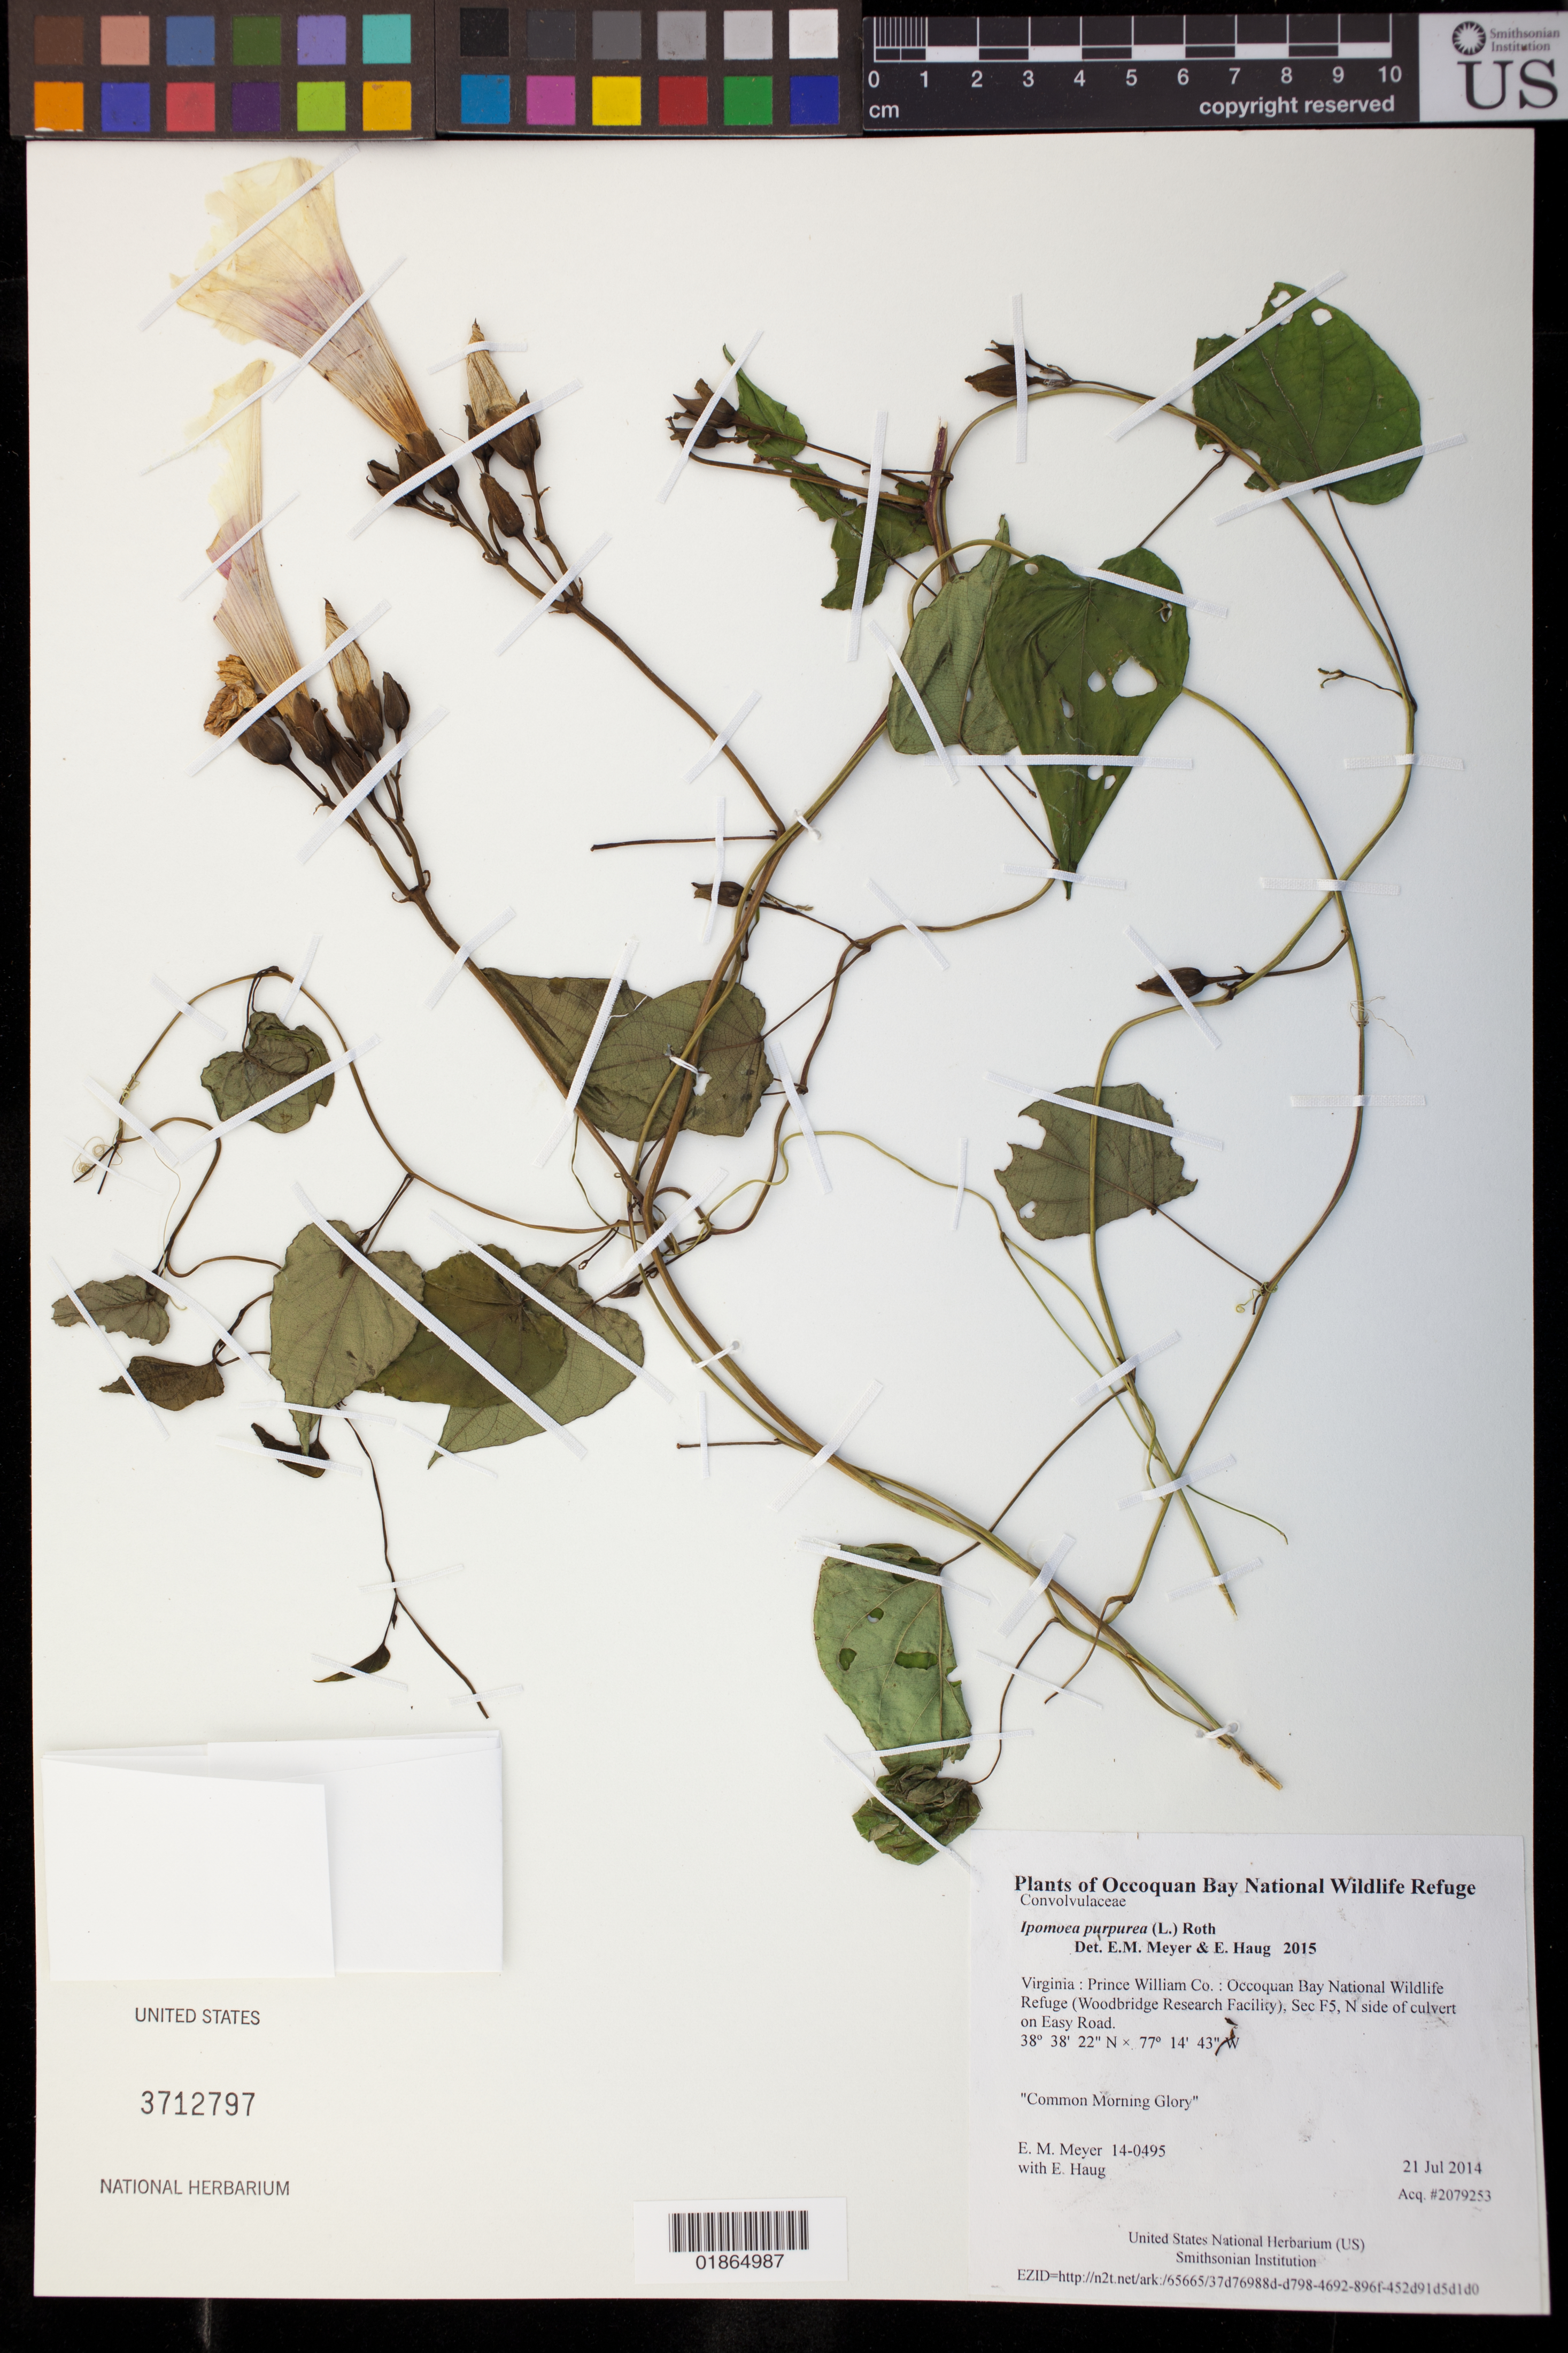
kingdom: Plantae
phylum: Tracheophyta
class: Magnoliopsida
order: Solanales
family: Convolvulaceae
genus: Ipomoea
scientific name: Ipomoea purpurea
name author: (L.) Roth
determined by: Meyer, E. M.; Haug, E.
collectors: E. M. Meyer & E. Haug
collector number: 14-0495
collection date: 2014-07-21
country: United States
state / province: Virginia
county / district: Prince William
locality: Occoquan Bay National Wildlife Refuge (Woodbridge Research Facility); Sec F5, N side of culvert on Easy Road.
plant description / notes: Common Morning Glory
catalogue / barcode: US 3712797